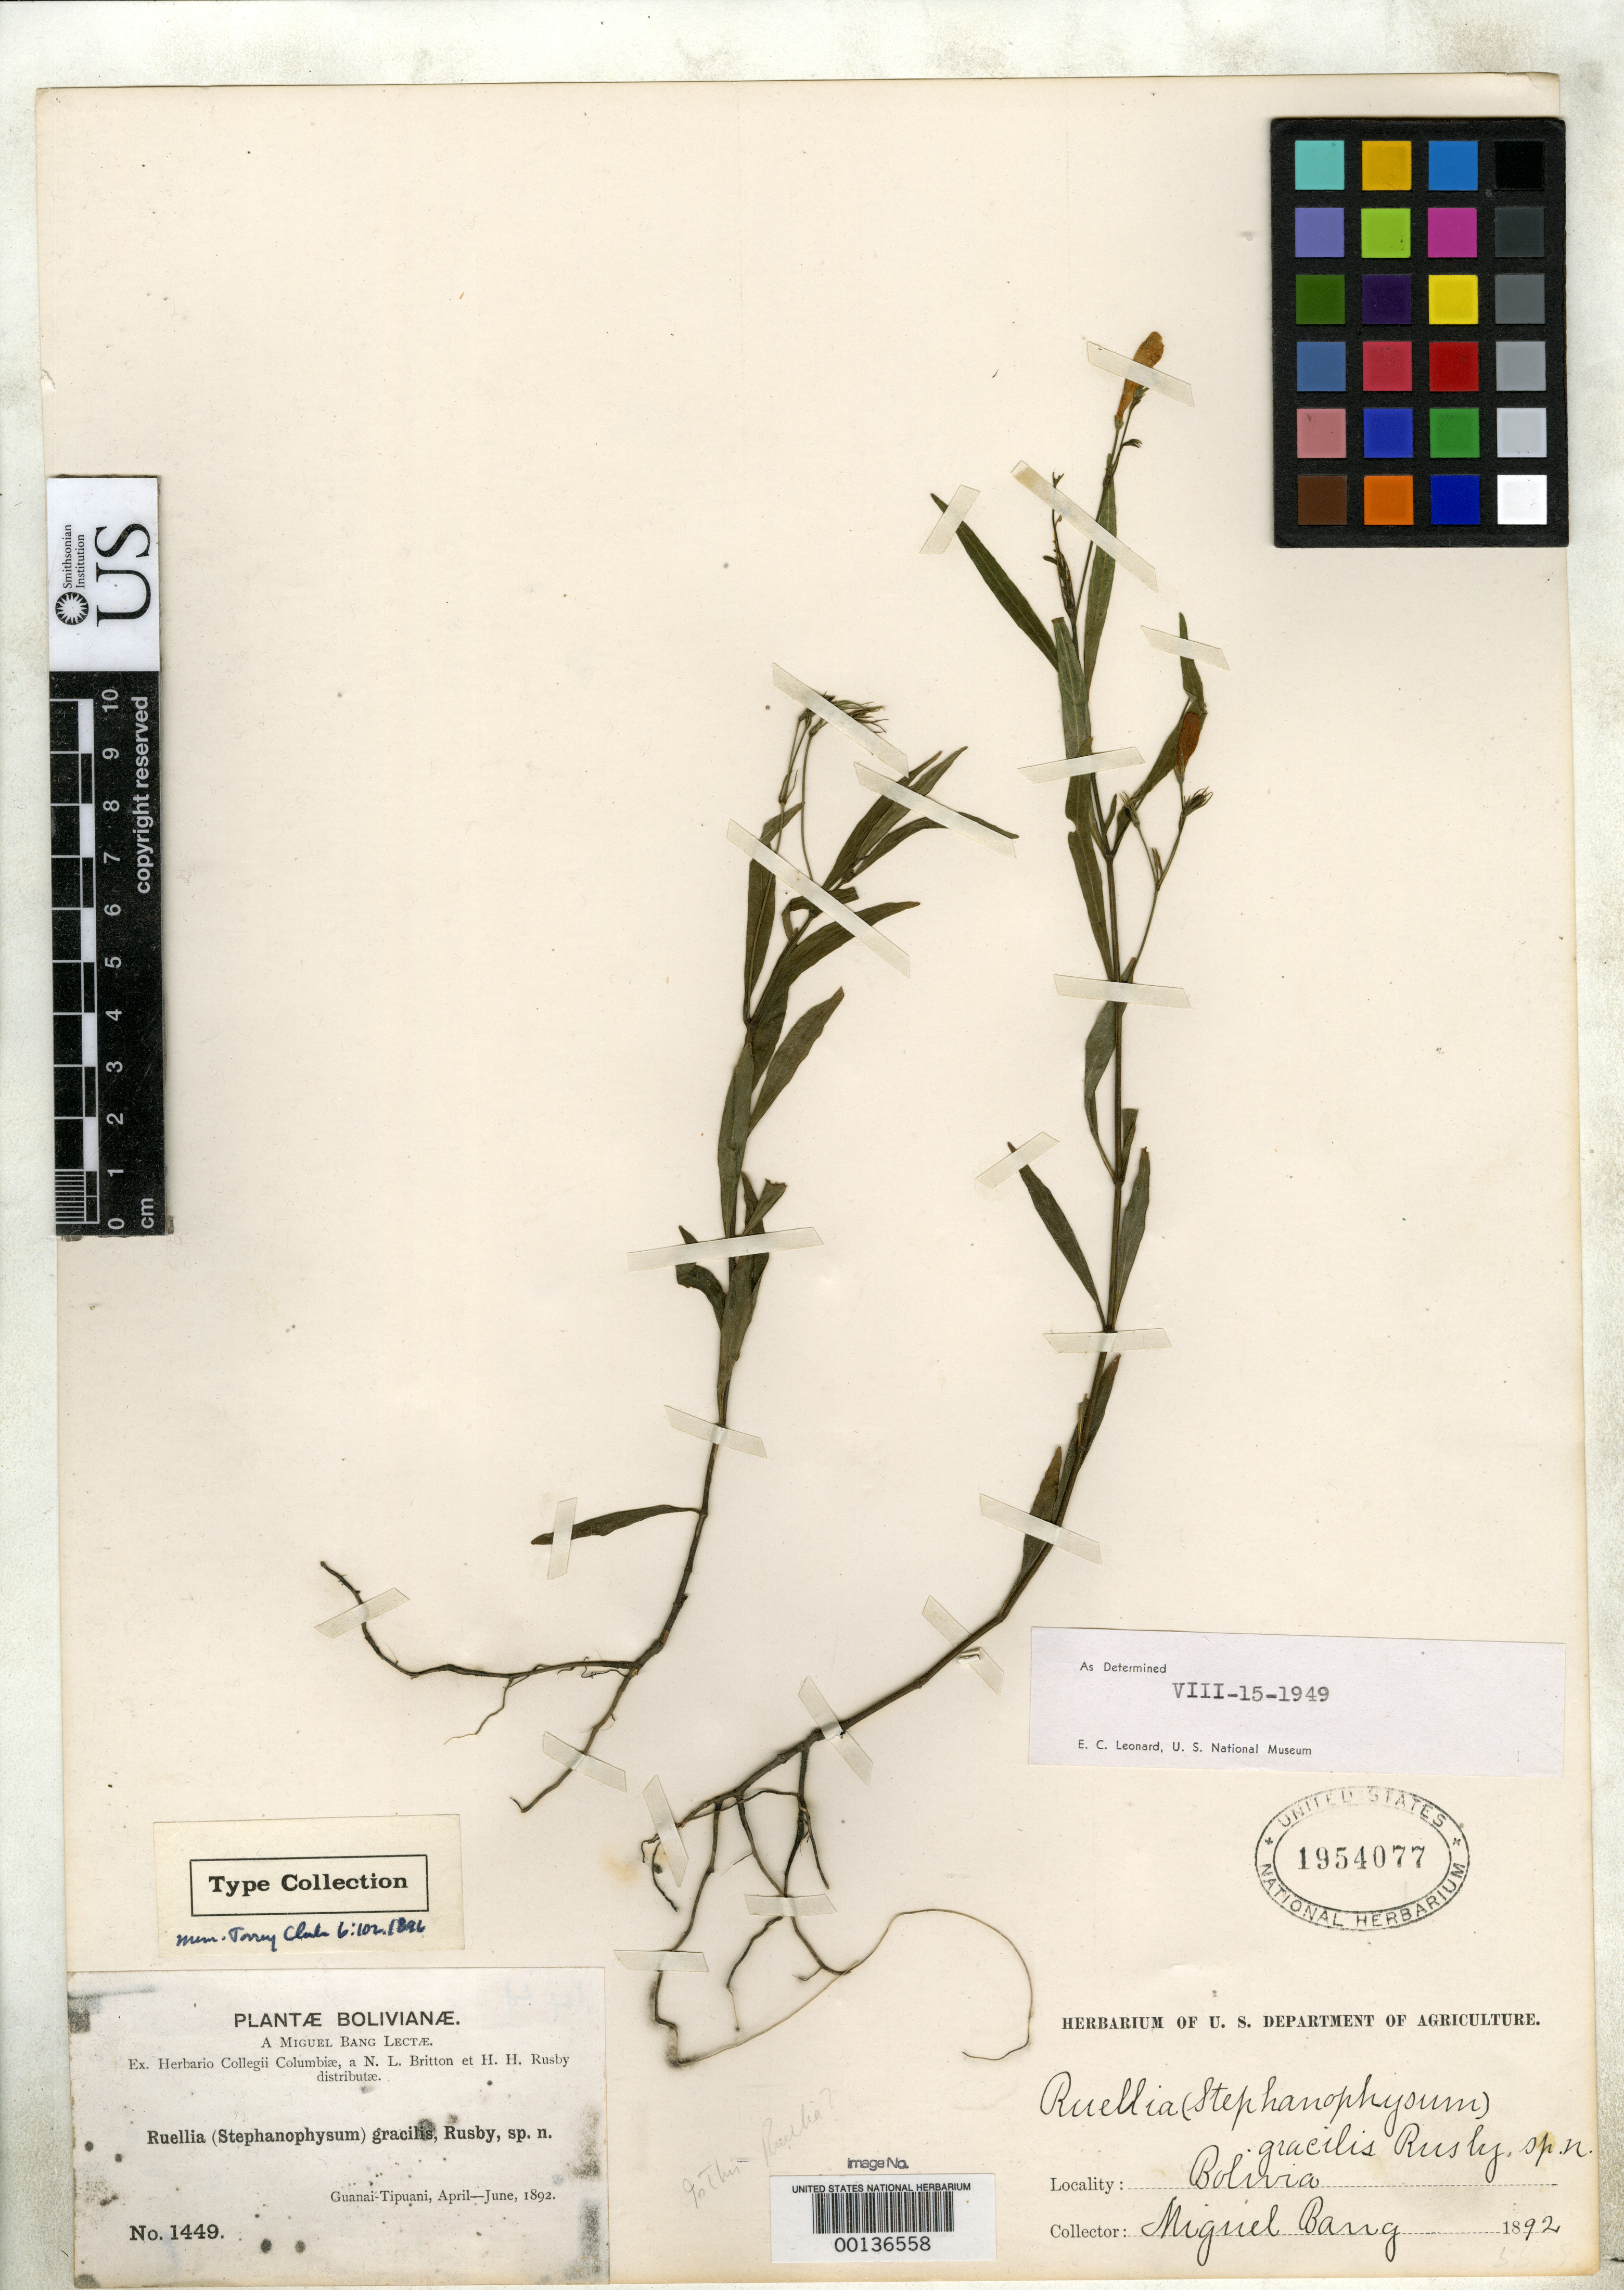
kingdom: Plantae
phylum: Tracheophyta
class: Magnoliopsida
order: Lamiales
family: Acanthaceae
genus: Ruellia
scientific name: Ruellia gracilis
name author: Rusby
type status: Isotype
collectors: M. Bang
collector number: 1449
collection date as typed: Apr 1892 to -- Jun 1892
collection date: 1892-04/1892-06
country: Bolivia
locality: Between Guanai & Tipuani.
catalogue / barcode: US 1954077